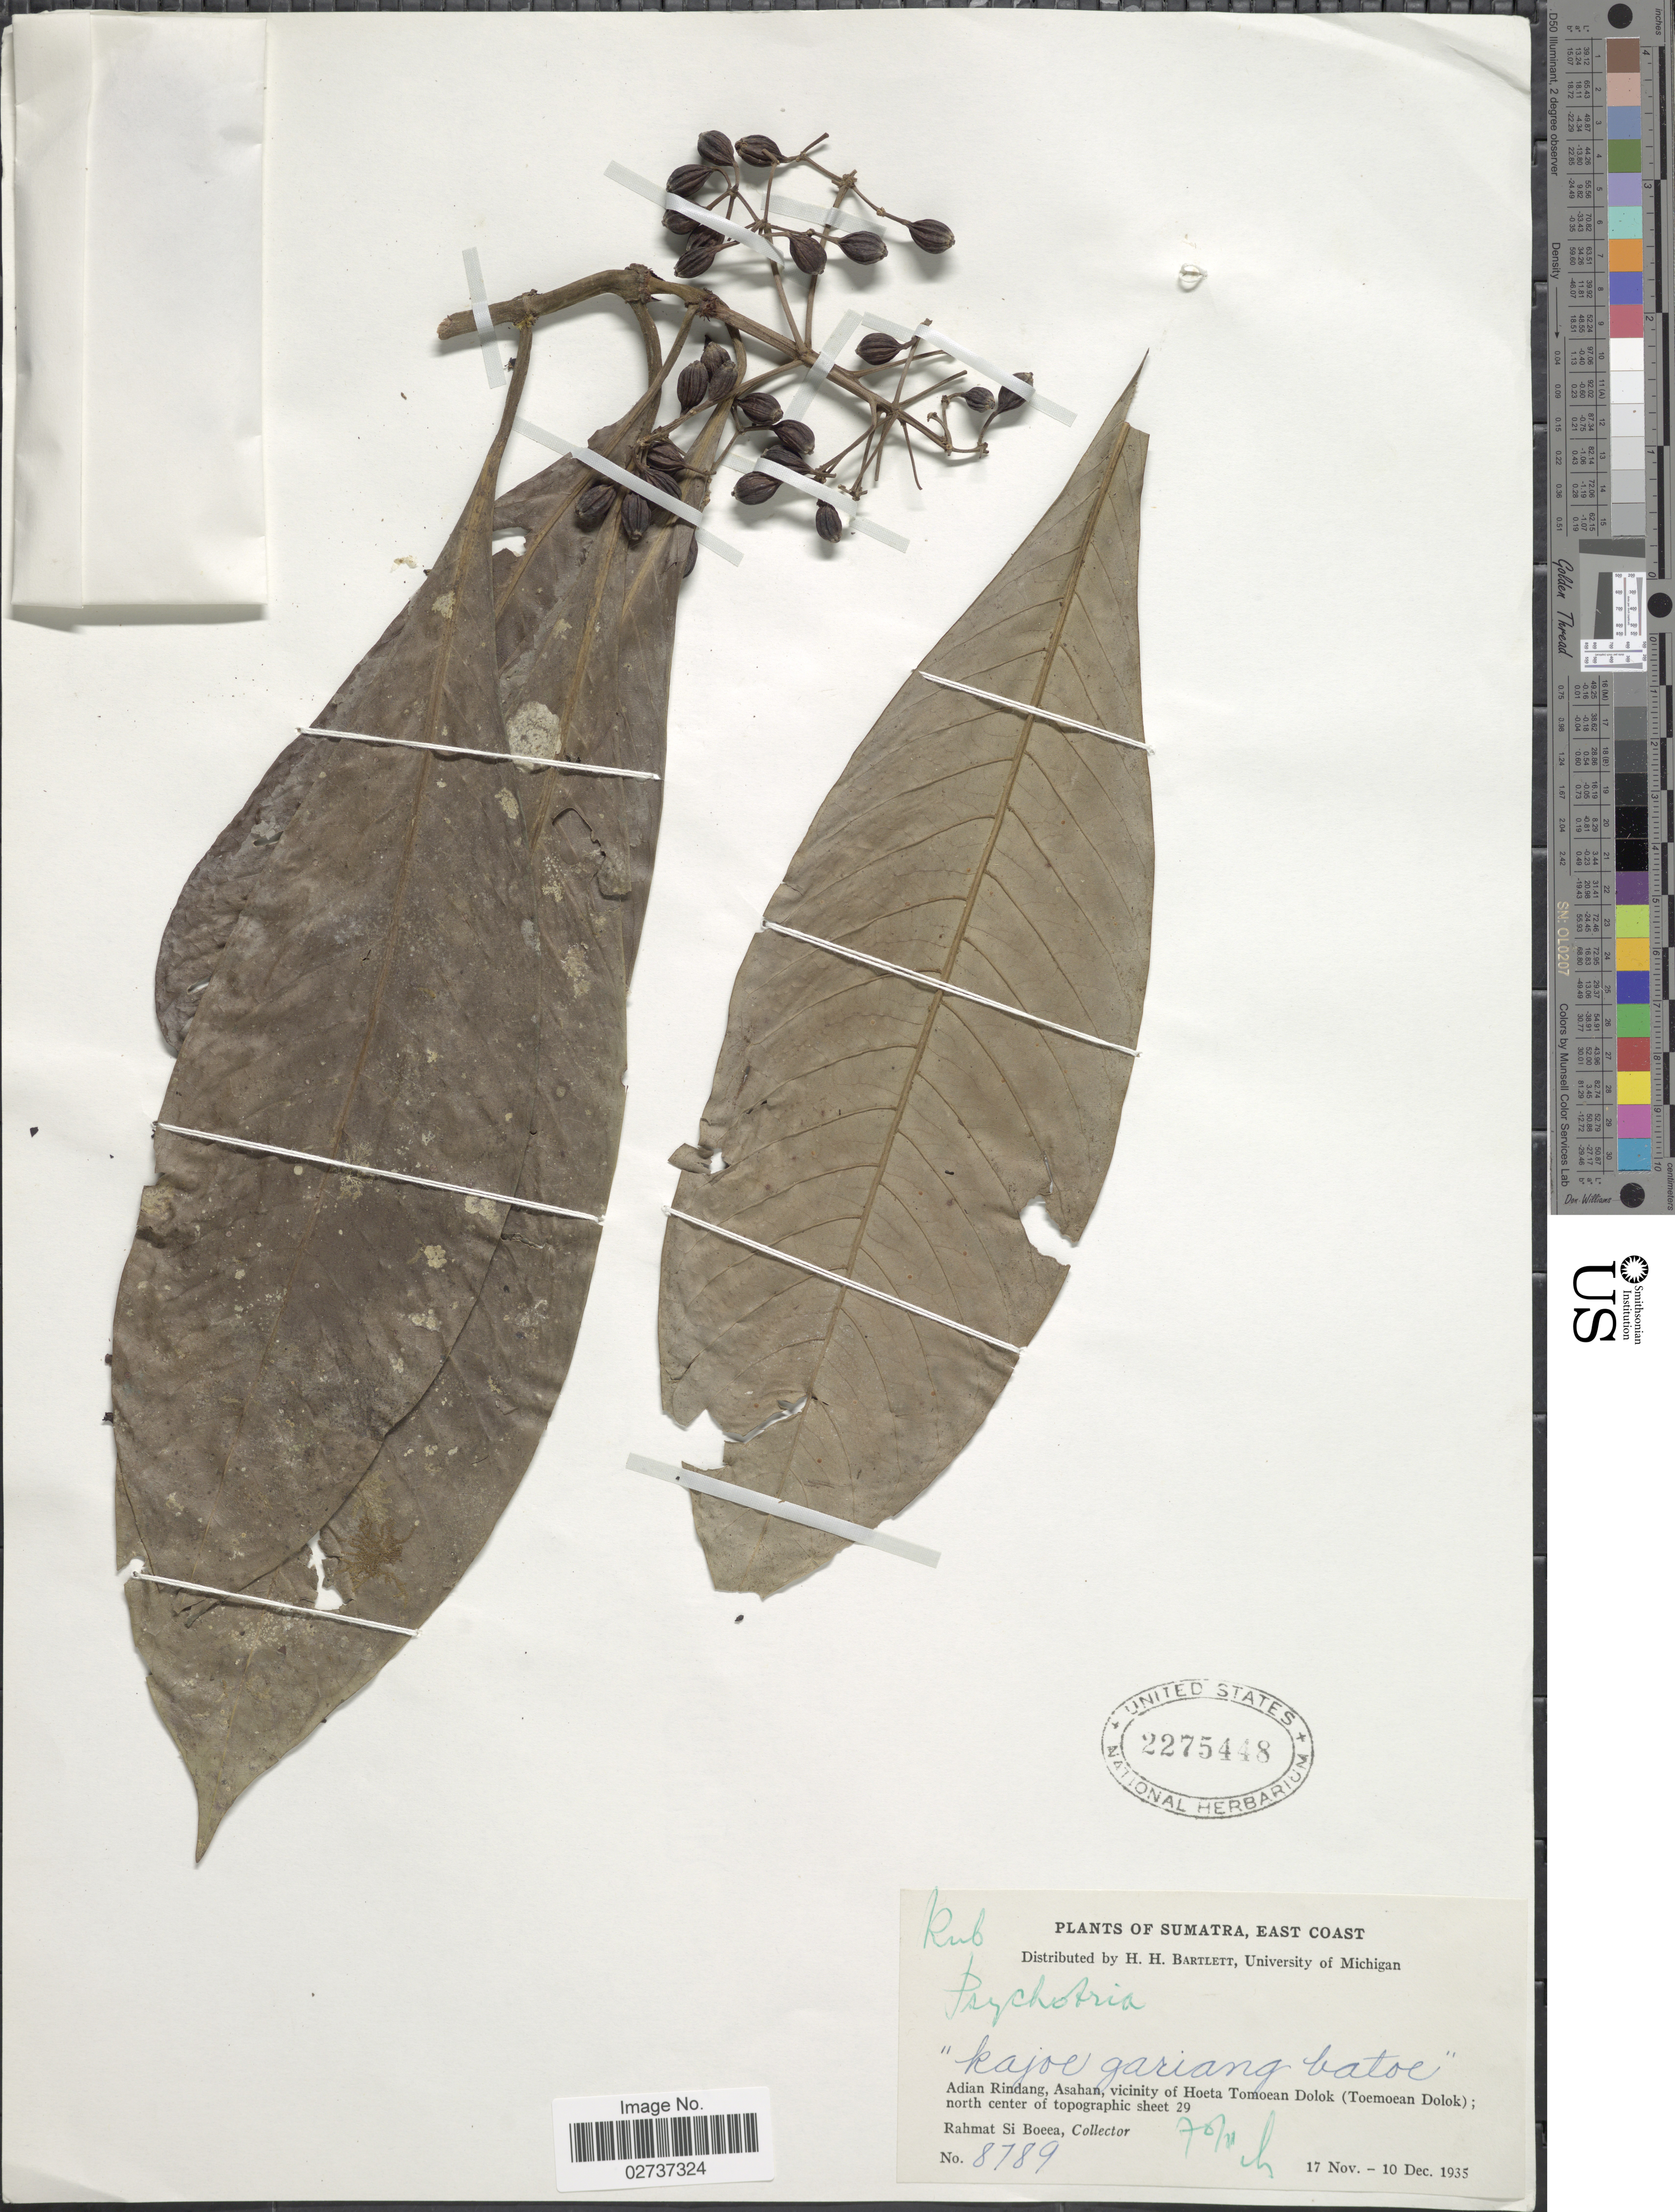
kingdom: Plantae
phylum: Tracheophyta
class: Magnoliopsida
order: Gentianales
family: Rubiaceae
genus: Psychotria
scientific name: Psychotria sp.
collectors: Rahmat Si Boeea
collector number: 8789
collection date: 1935-11-17/1935-12-10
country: Indonesia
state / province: Sumatra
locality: East Coast. Adian Rindang, Asahan, vicinity of Hoeta Tomoean Dolok (Toemoean Dolok); north center of topographic sheet 29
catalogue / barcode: US 2275448